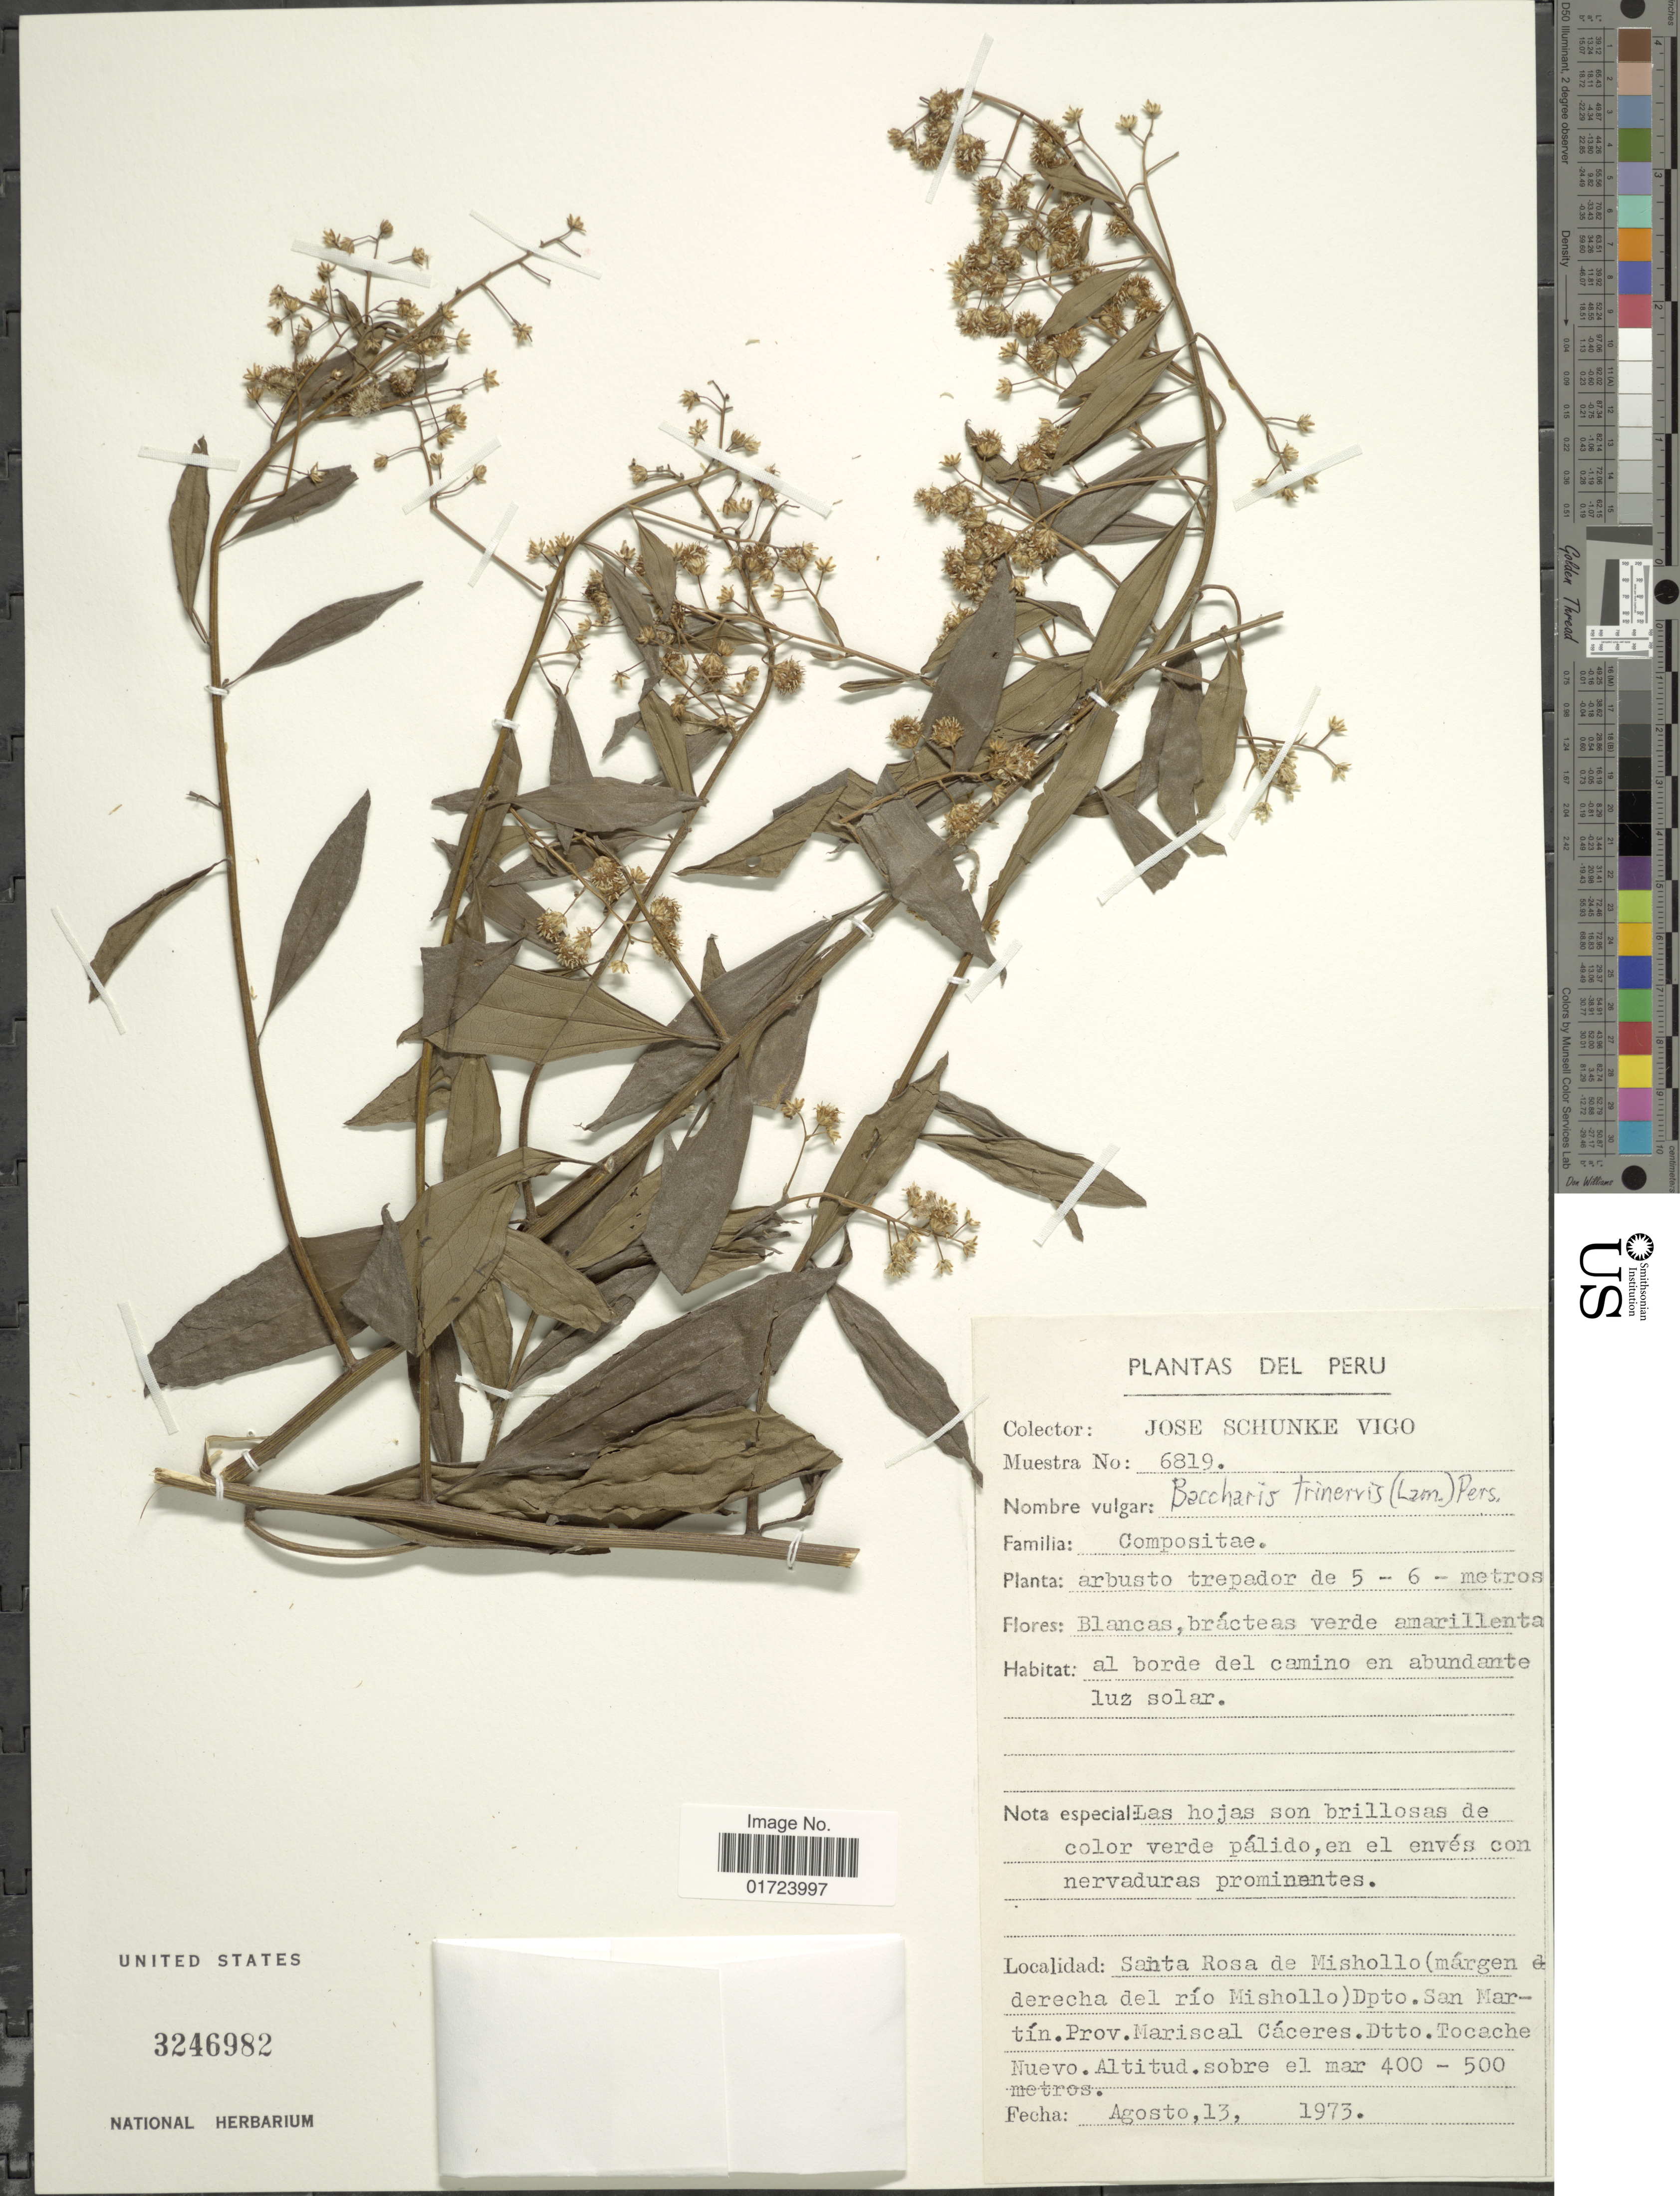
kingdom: Plantae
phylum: Tracheophyta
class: Magnoliopsida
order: Asterales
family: Asteraceae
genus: Baccharis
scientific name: Baccharis trinervis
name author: (Lam.) Pers.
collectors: J. Schunke Vigo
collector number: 6819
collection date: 1973-08-13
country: Peru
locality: Santa Rosa de Mishollo (margen de de receche del rio Mishollo) Dpto, San Martin. Prov. Mariscal Caceceres. Dtto. Tocache.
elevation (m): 400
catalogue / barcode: US 3246982